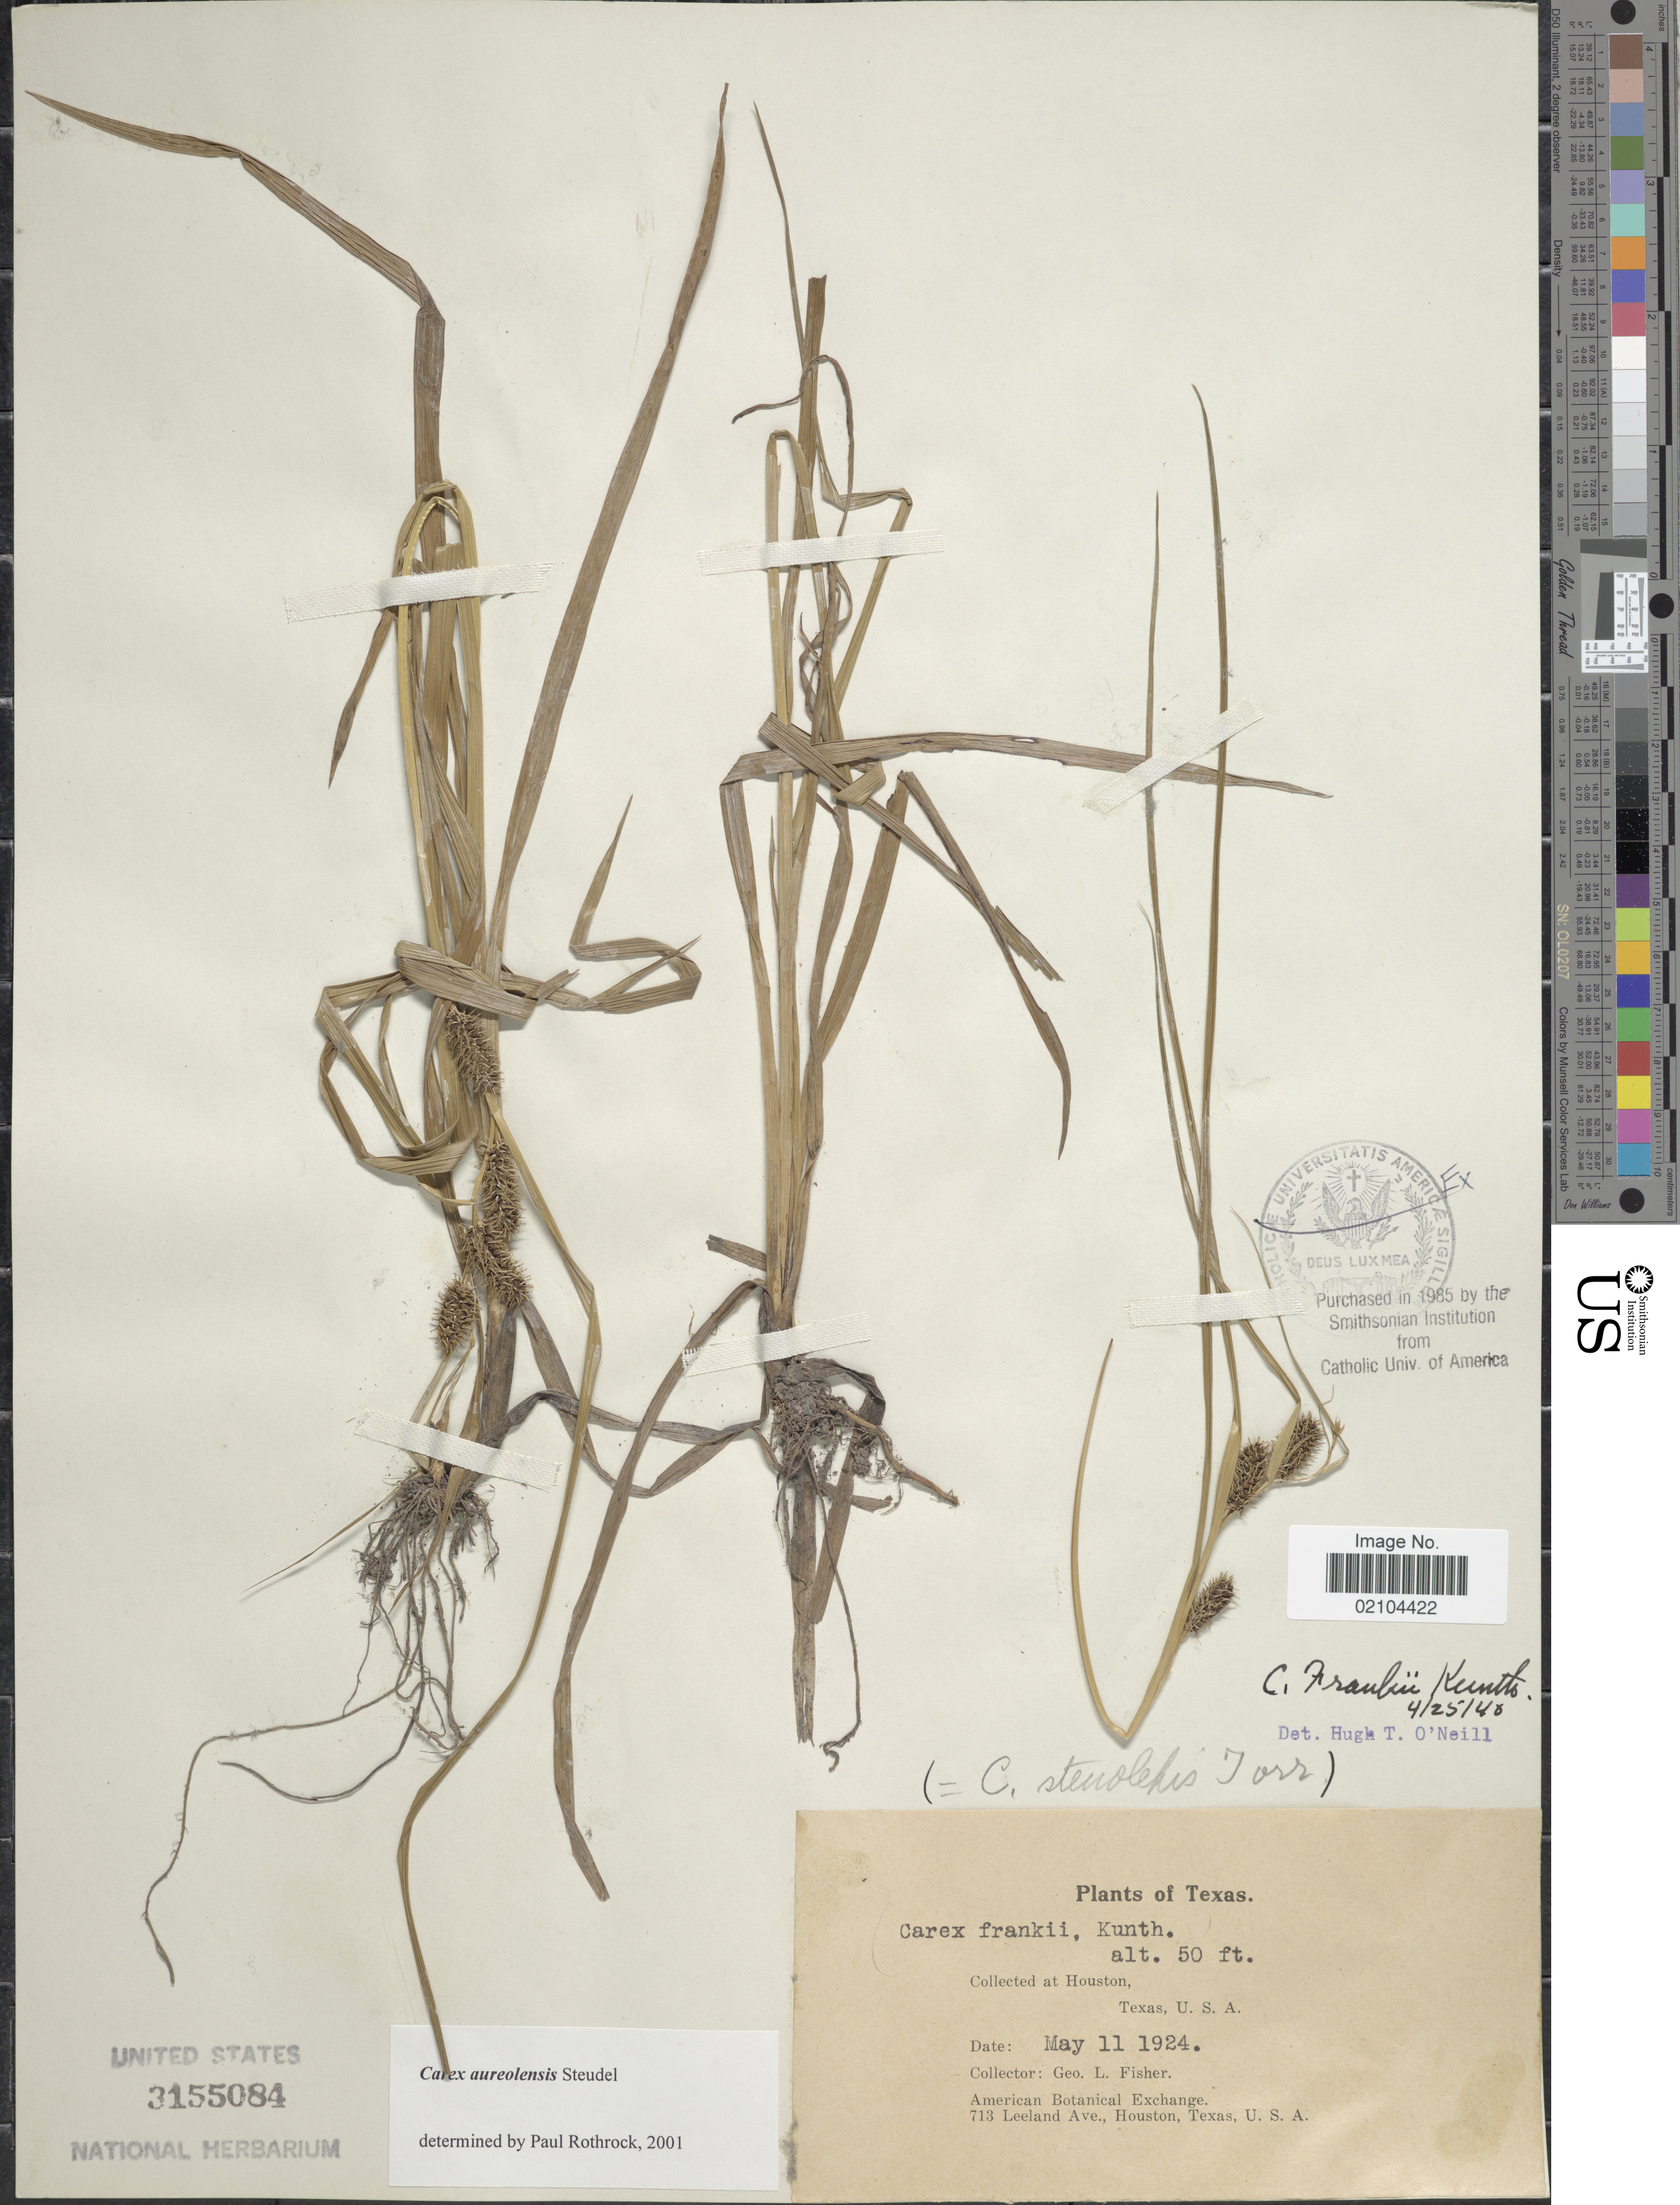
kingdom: Plantae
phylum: Tracheophyta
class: Liliopsida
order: Poales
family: Cyperaceae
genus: Carex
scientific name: Carex aureolensis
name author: Steud.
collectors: G. L. Fisher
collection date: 1924-05-11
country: United States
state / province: Texas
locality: Houston.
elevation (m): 15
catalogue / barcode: US 3155084